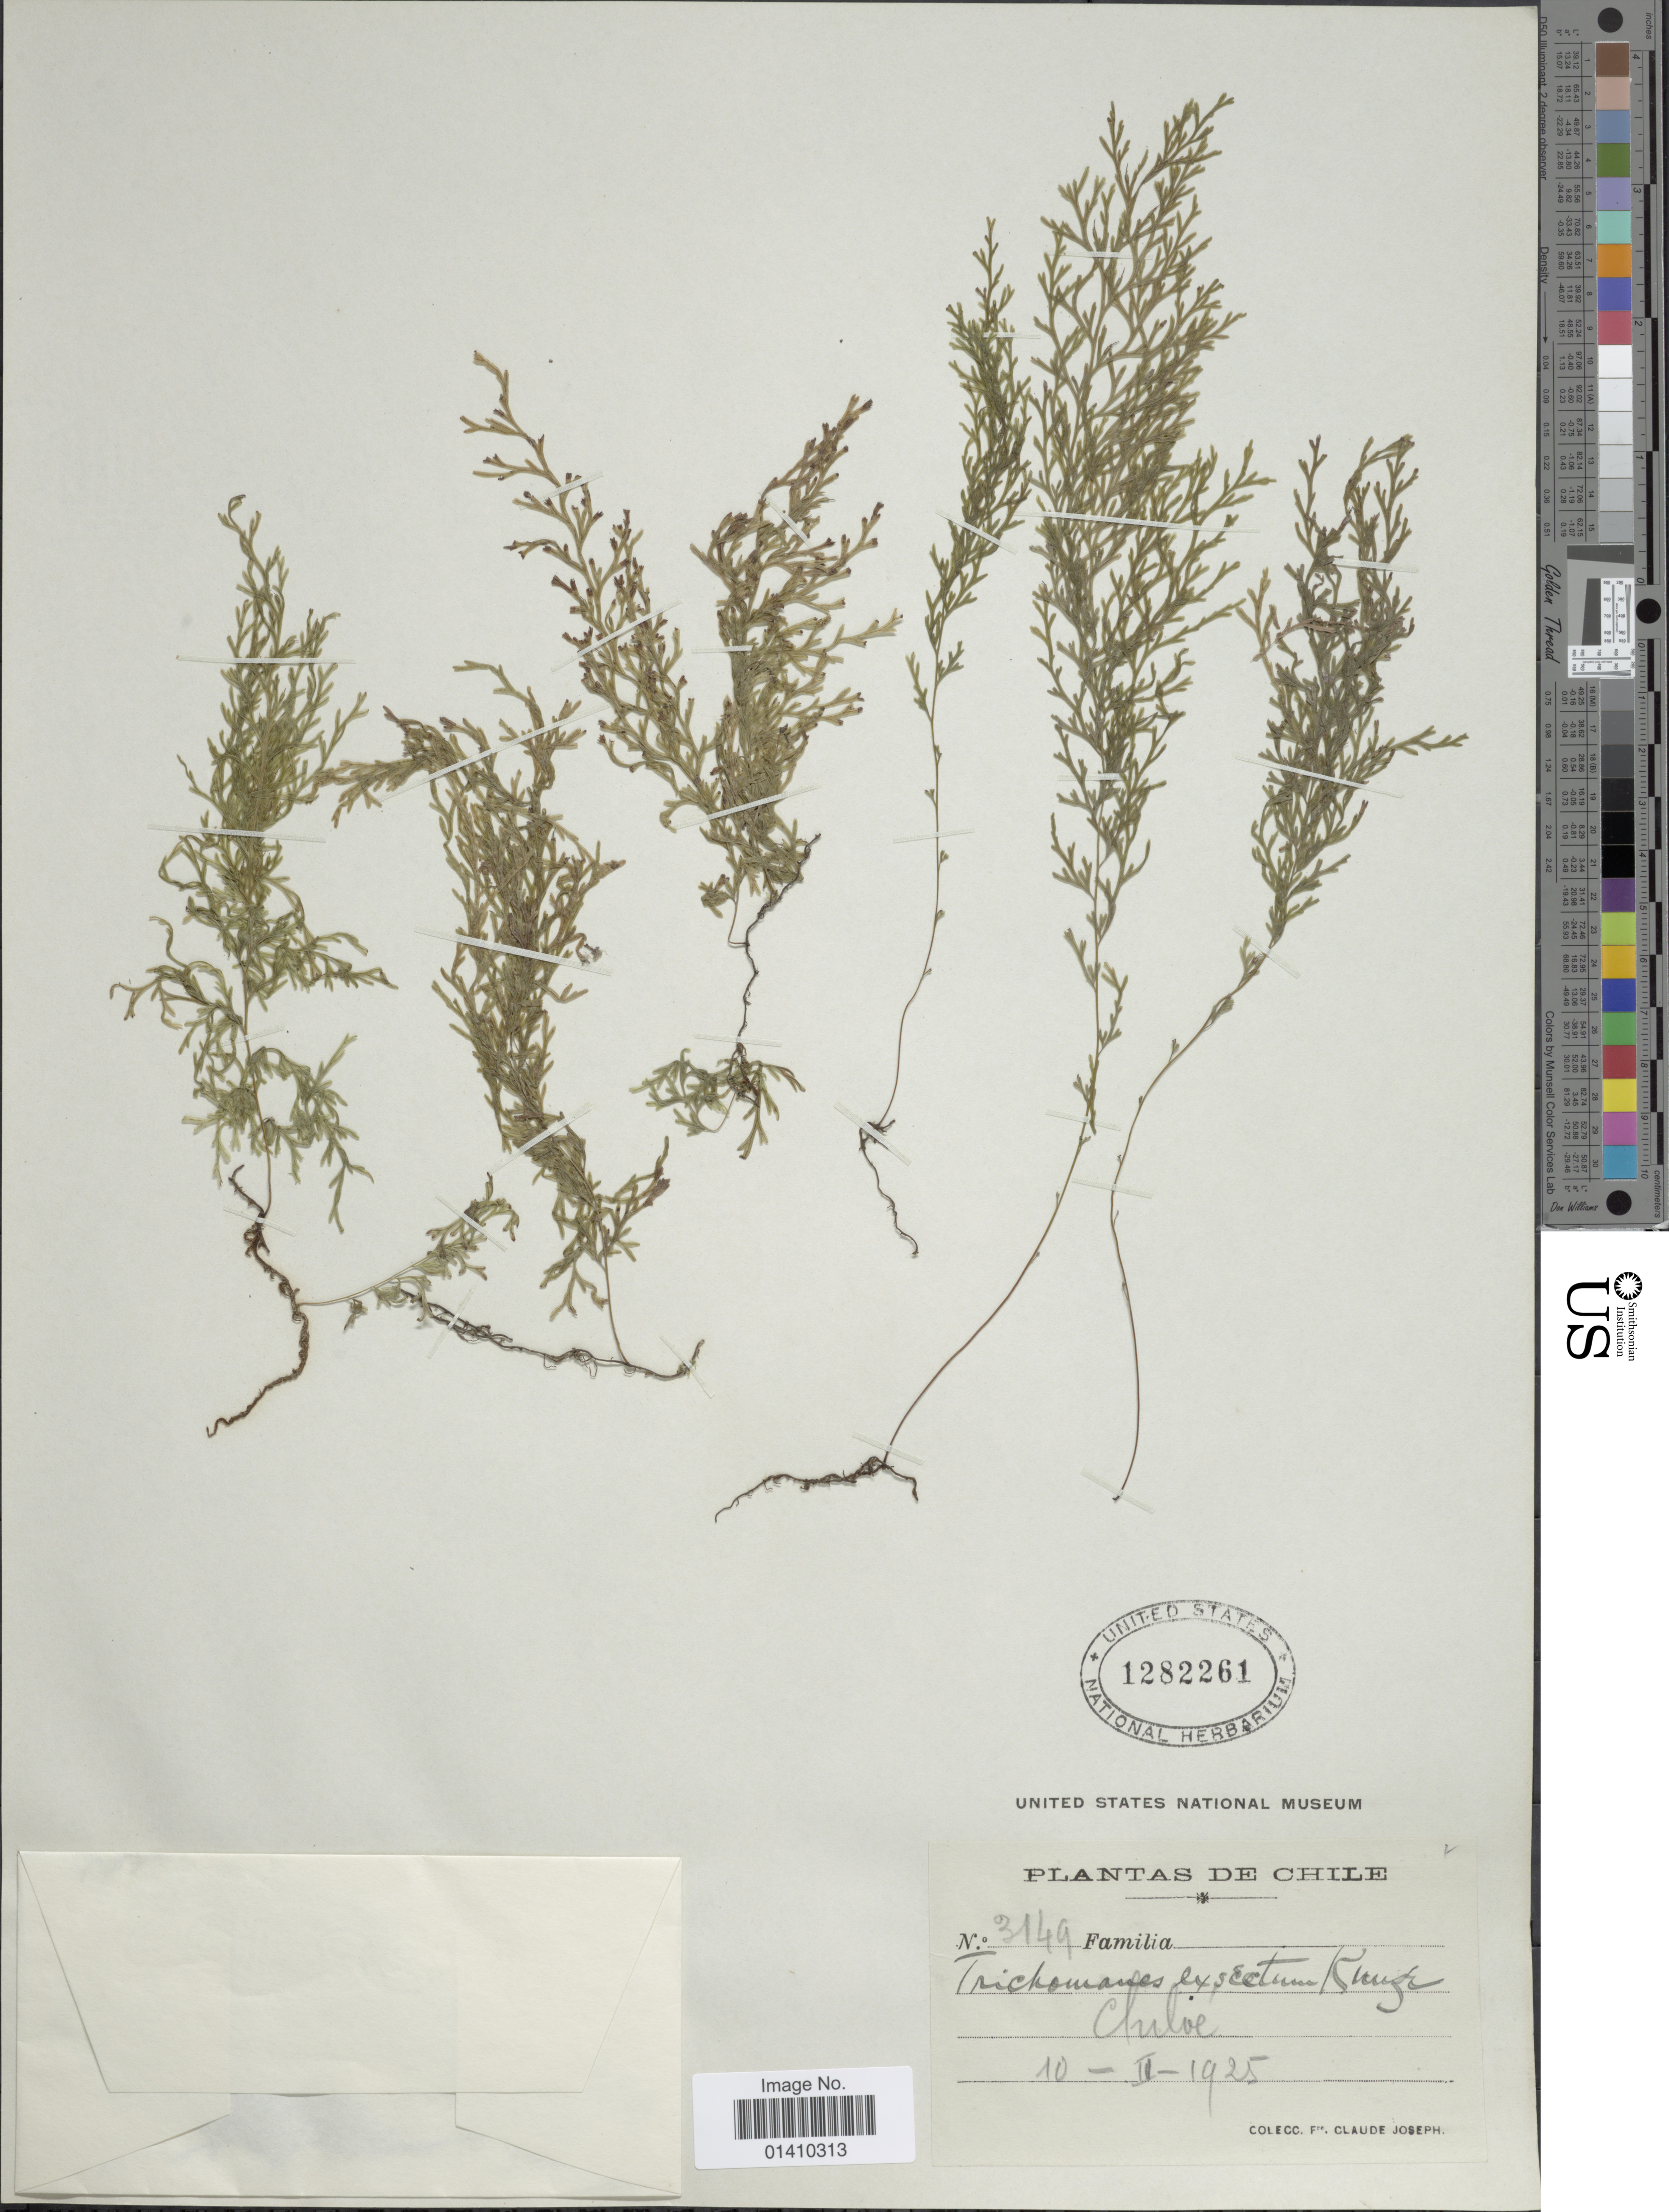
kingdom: Plantae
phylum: Tracheophyta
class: Polypodiopsida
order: Hymenophyllales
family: Hymenophyllaceae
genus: Polyphlebium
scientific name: Polyphlebium exsectum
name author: (Kunze) Ebihara & Dubuisson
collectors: Frere Claude Joseph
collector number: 3149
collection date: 1925-02-10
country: Chile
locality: Chiloe.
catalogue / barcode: US 1282261